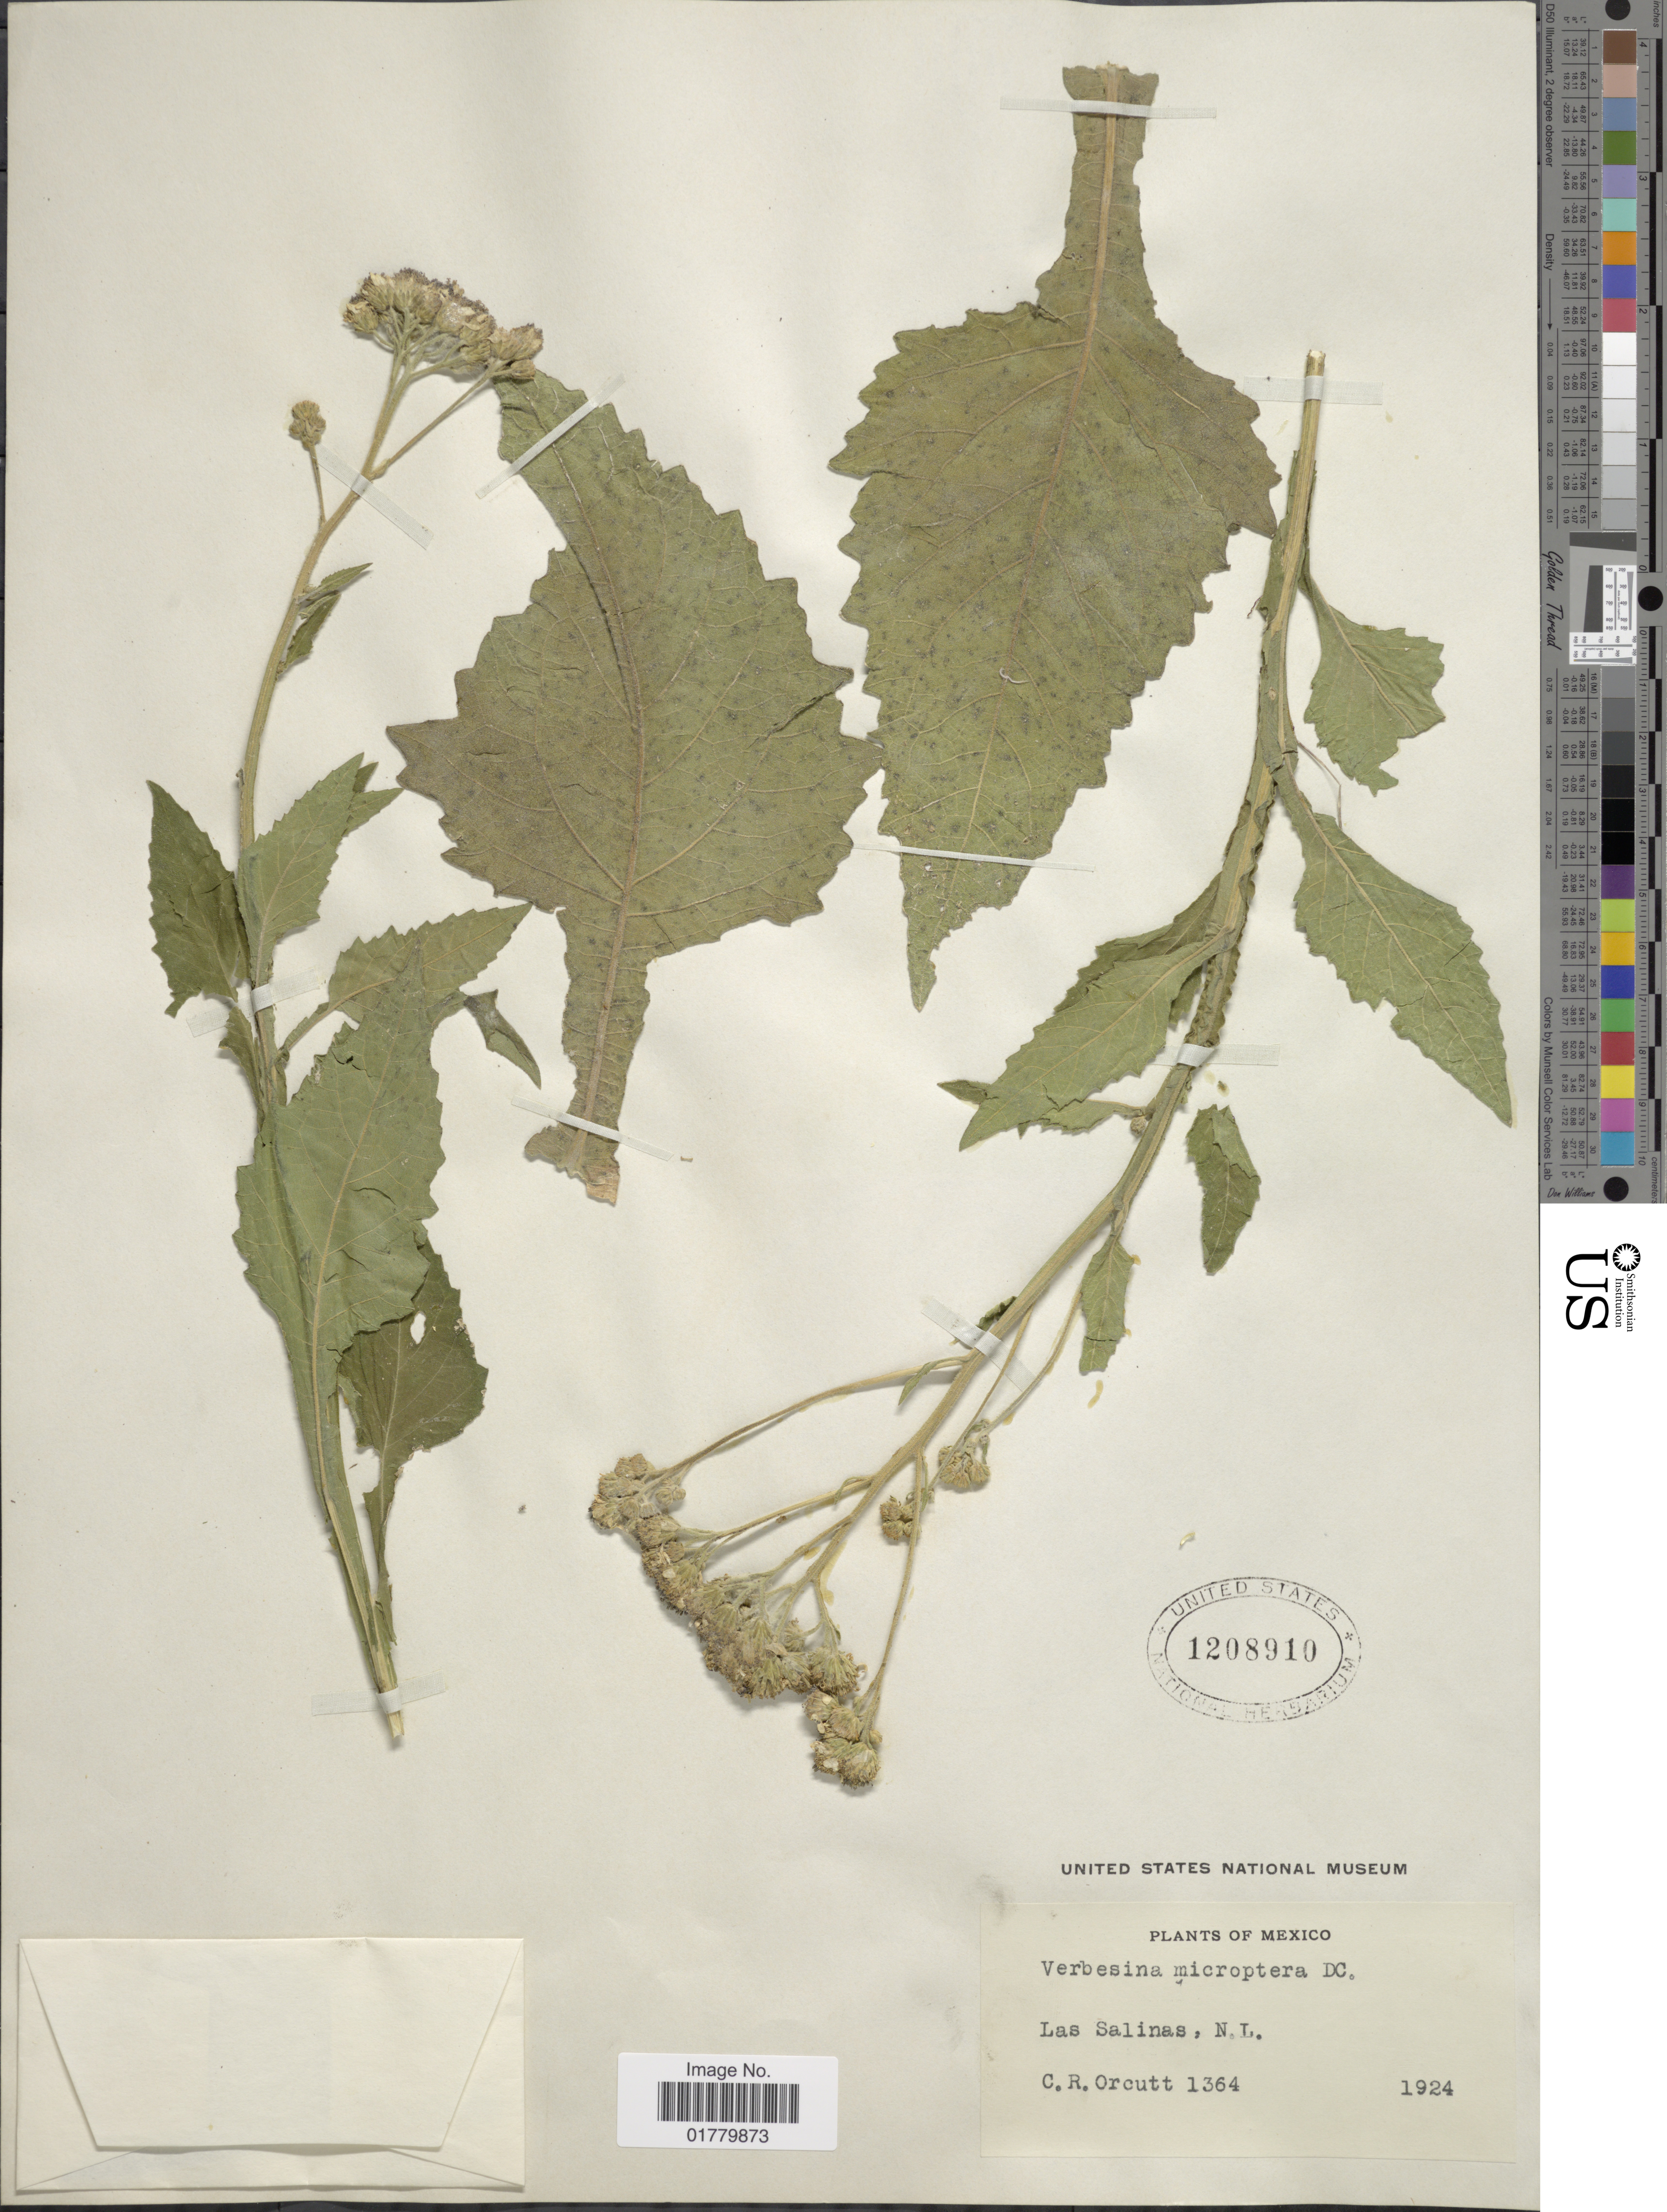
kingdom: Plantae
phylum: Tracheophyta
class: Magnoliopsida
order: Asterales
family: Asteraceae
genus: Verbesina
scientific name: Verbesina microptera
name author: DC.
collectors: C. R. Orcutt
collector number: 1364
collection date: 1924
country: Mexico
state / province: Nuevo León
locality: Las Salinas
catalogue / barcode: US 1208910